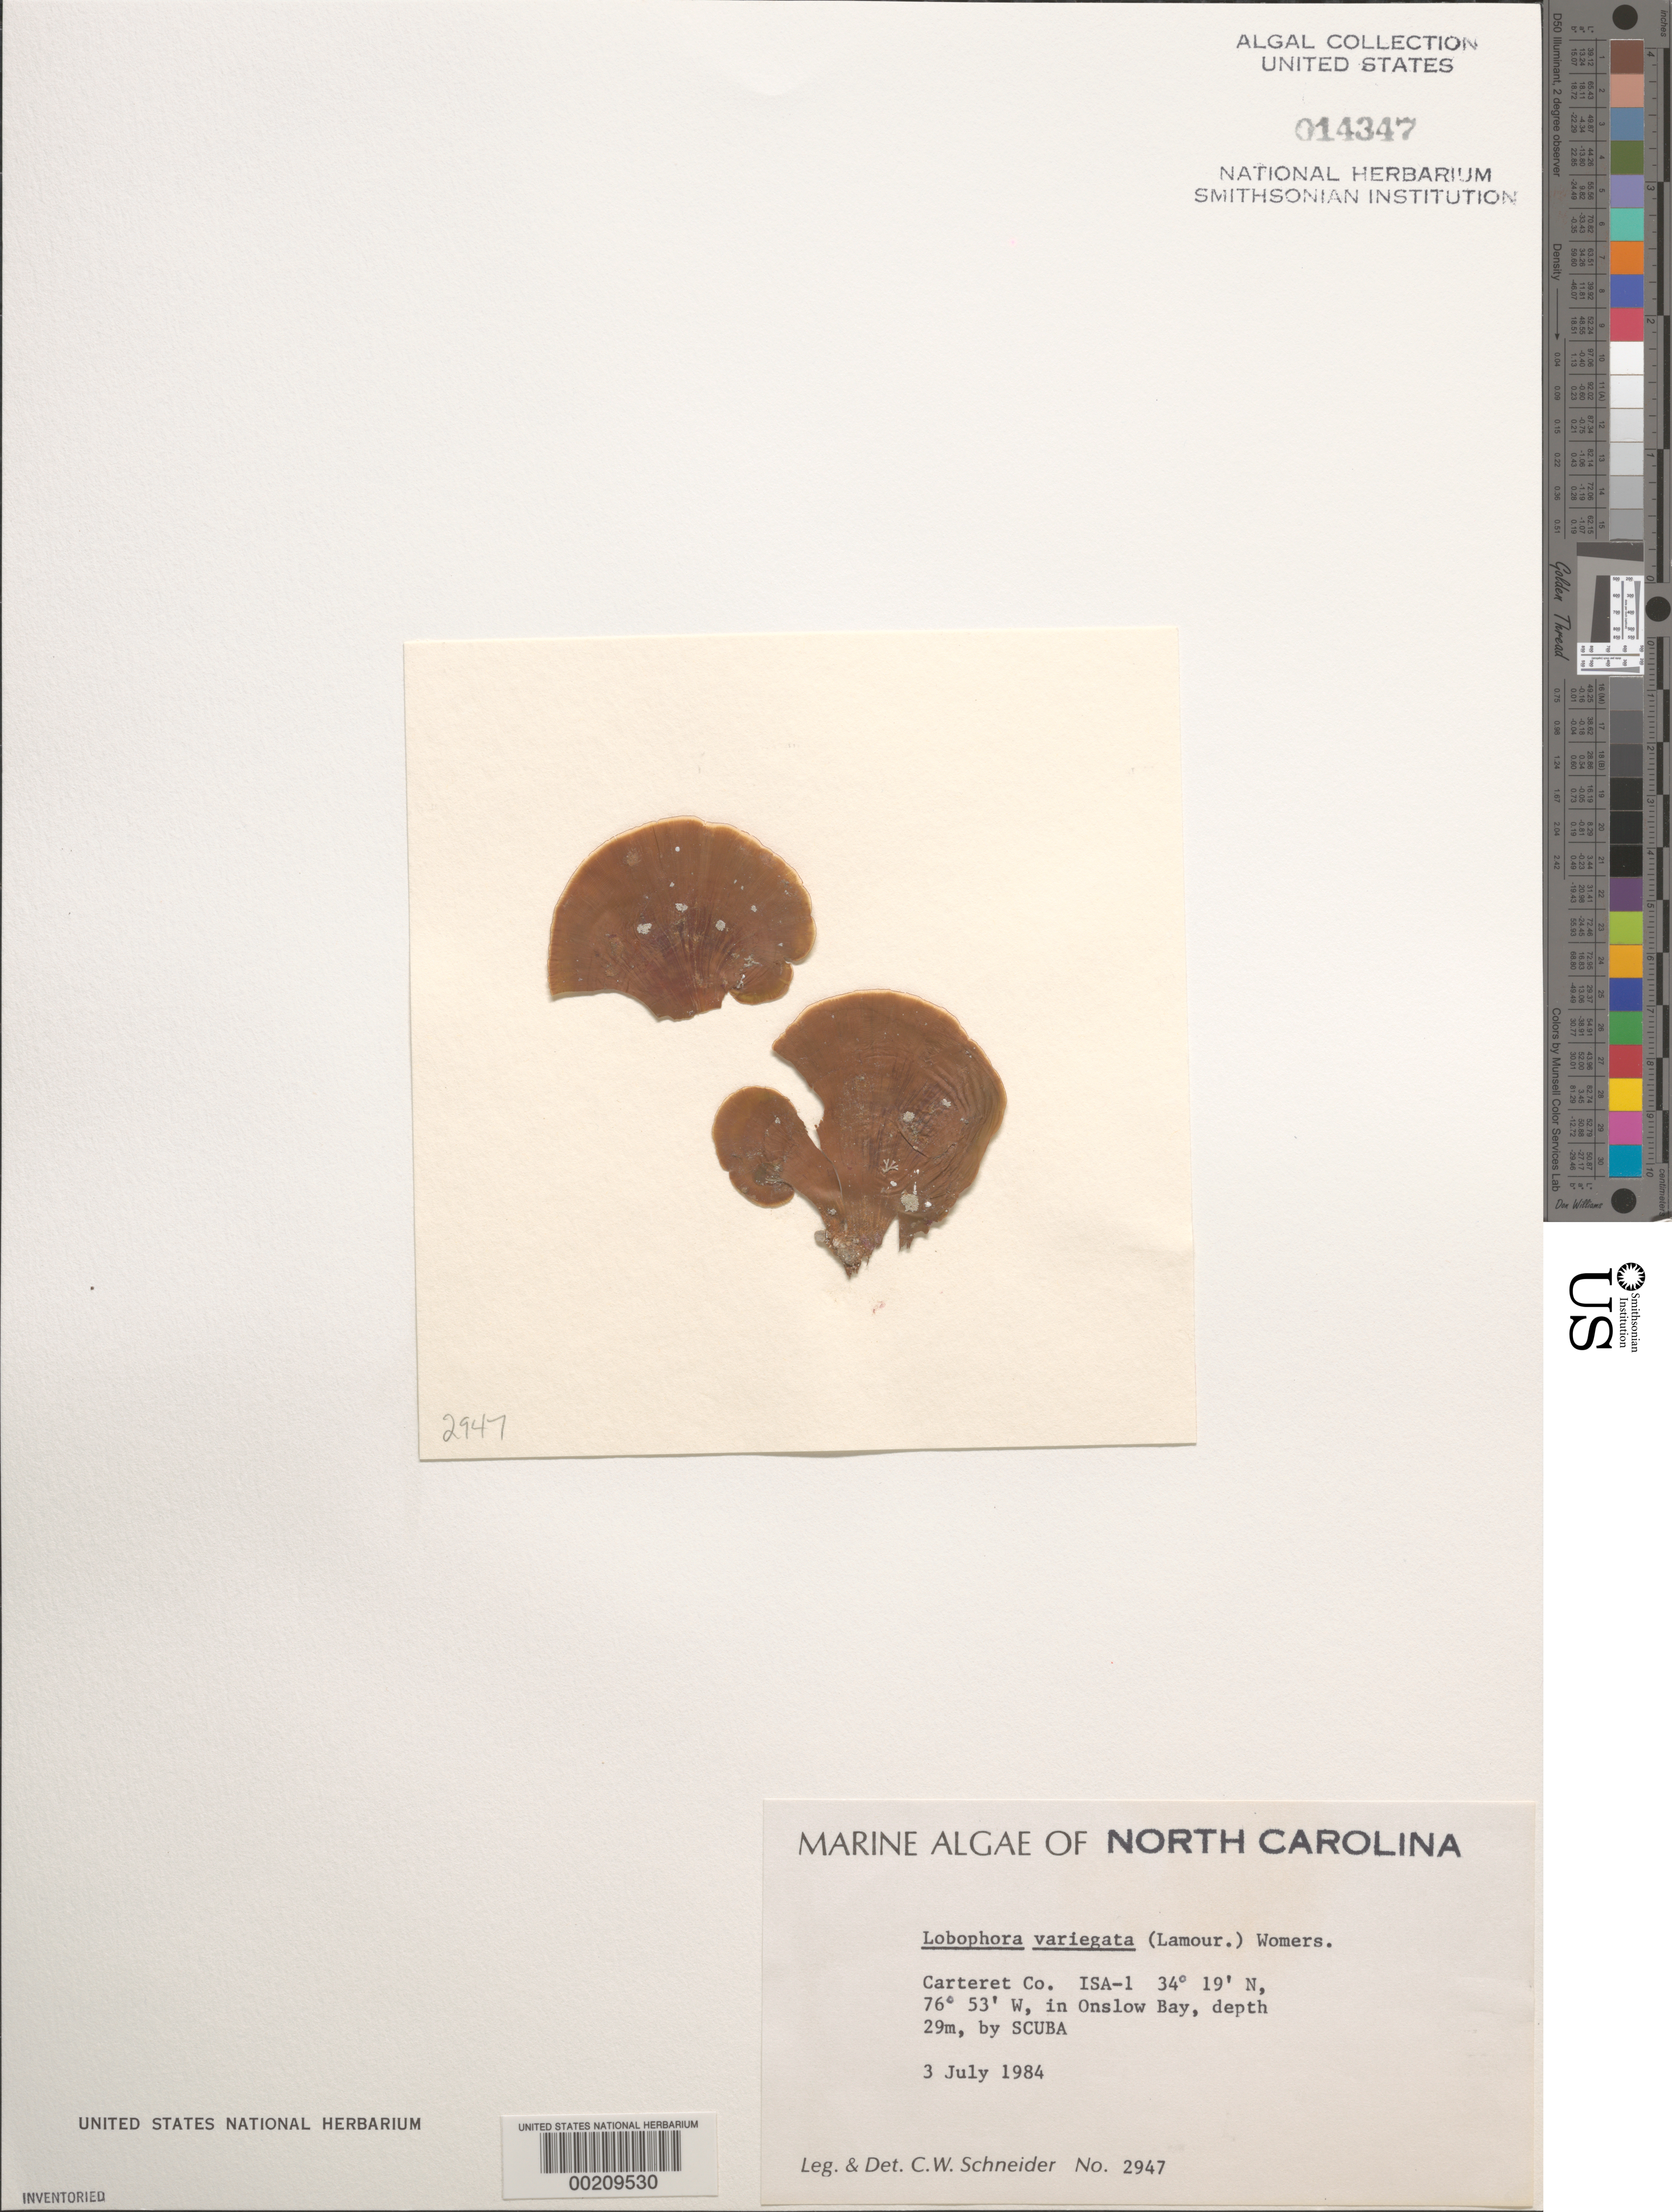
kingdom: Chromista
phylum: Ochrophyta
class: Phaeophyceae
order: Dictyotales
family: Dictyotaceae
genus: Lobophora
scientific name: Lobophora variegata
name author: (J.V.Lamouroux) Womersley & E.C. Oliveira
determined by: Schneider, C. W.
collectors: C. W. Schneider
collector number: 2947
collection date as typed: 03 Jul 1984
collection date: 1984-07-03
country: United States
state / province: North Carolina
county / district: Carteret County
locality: Onslow Bay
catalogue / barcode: US 14347